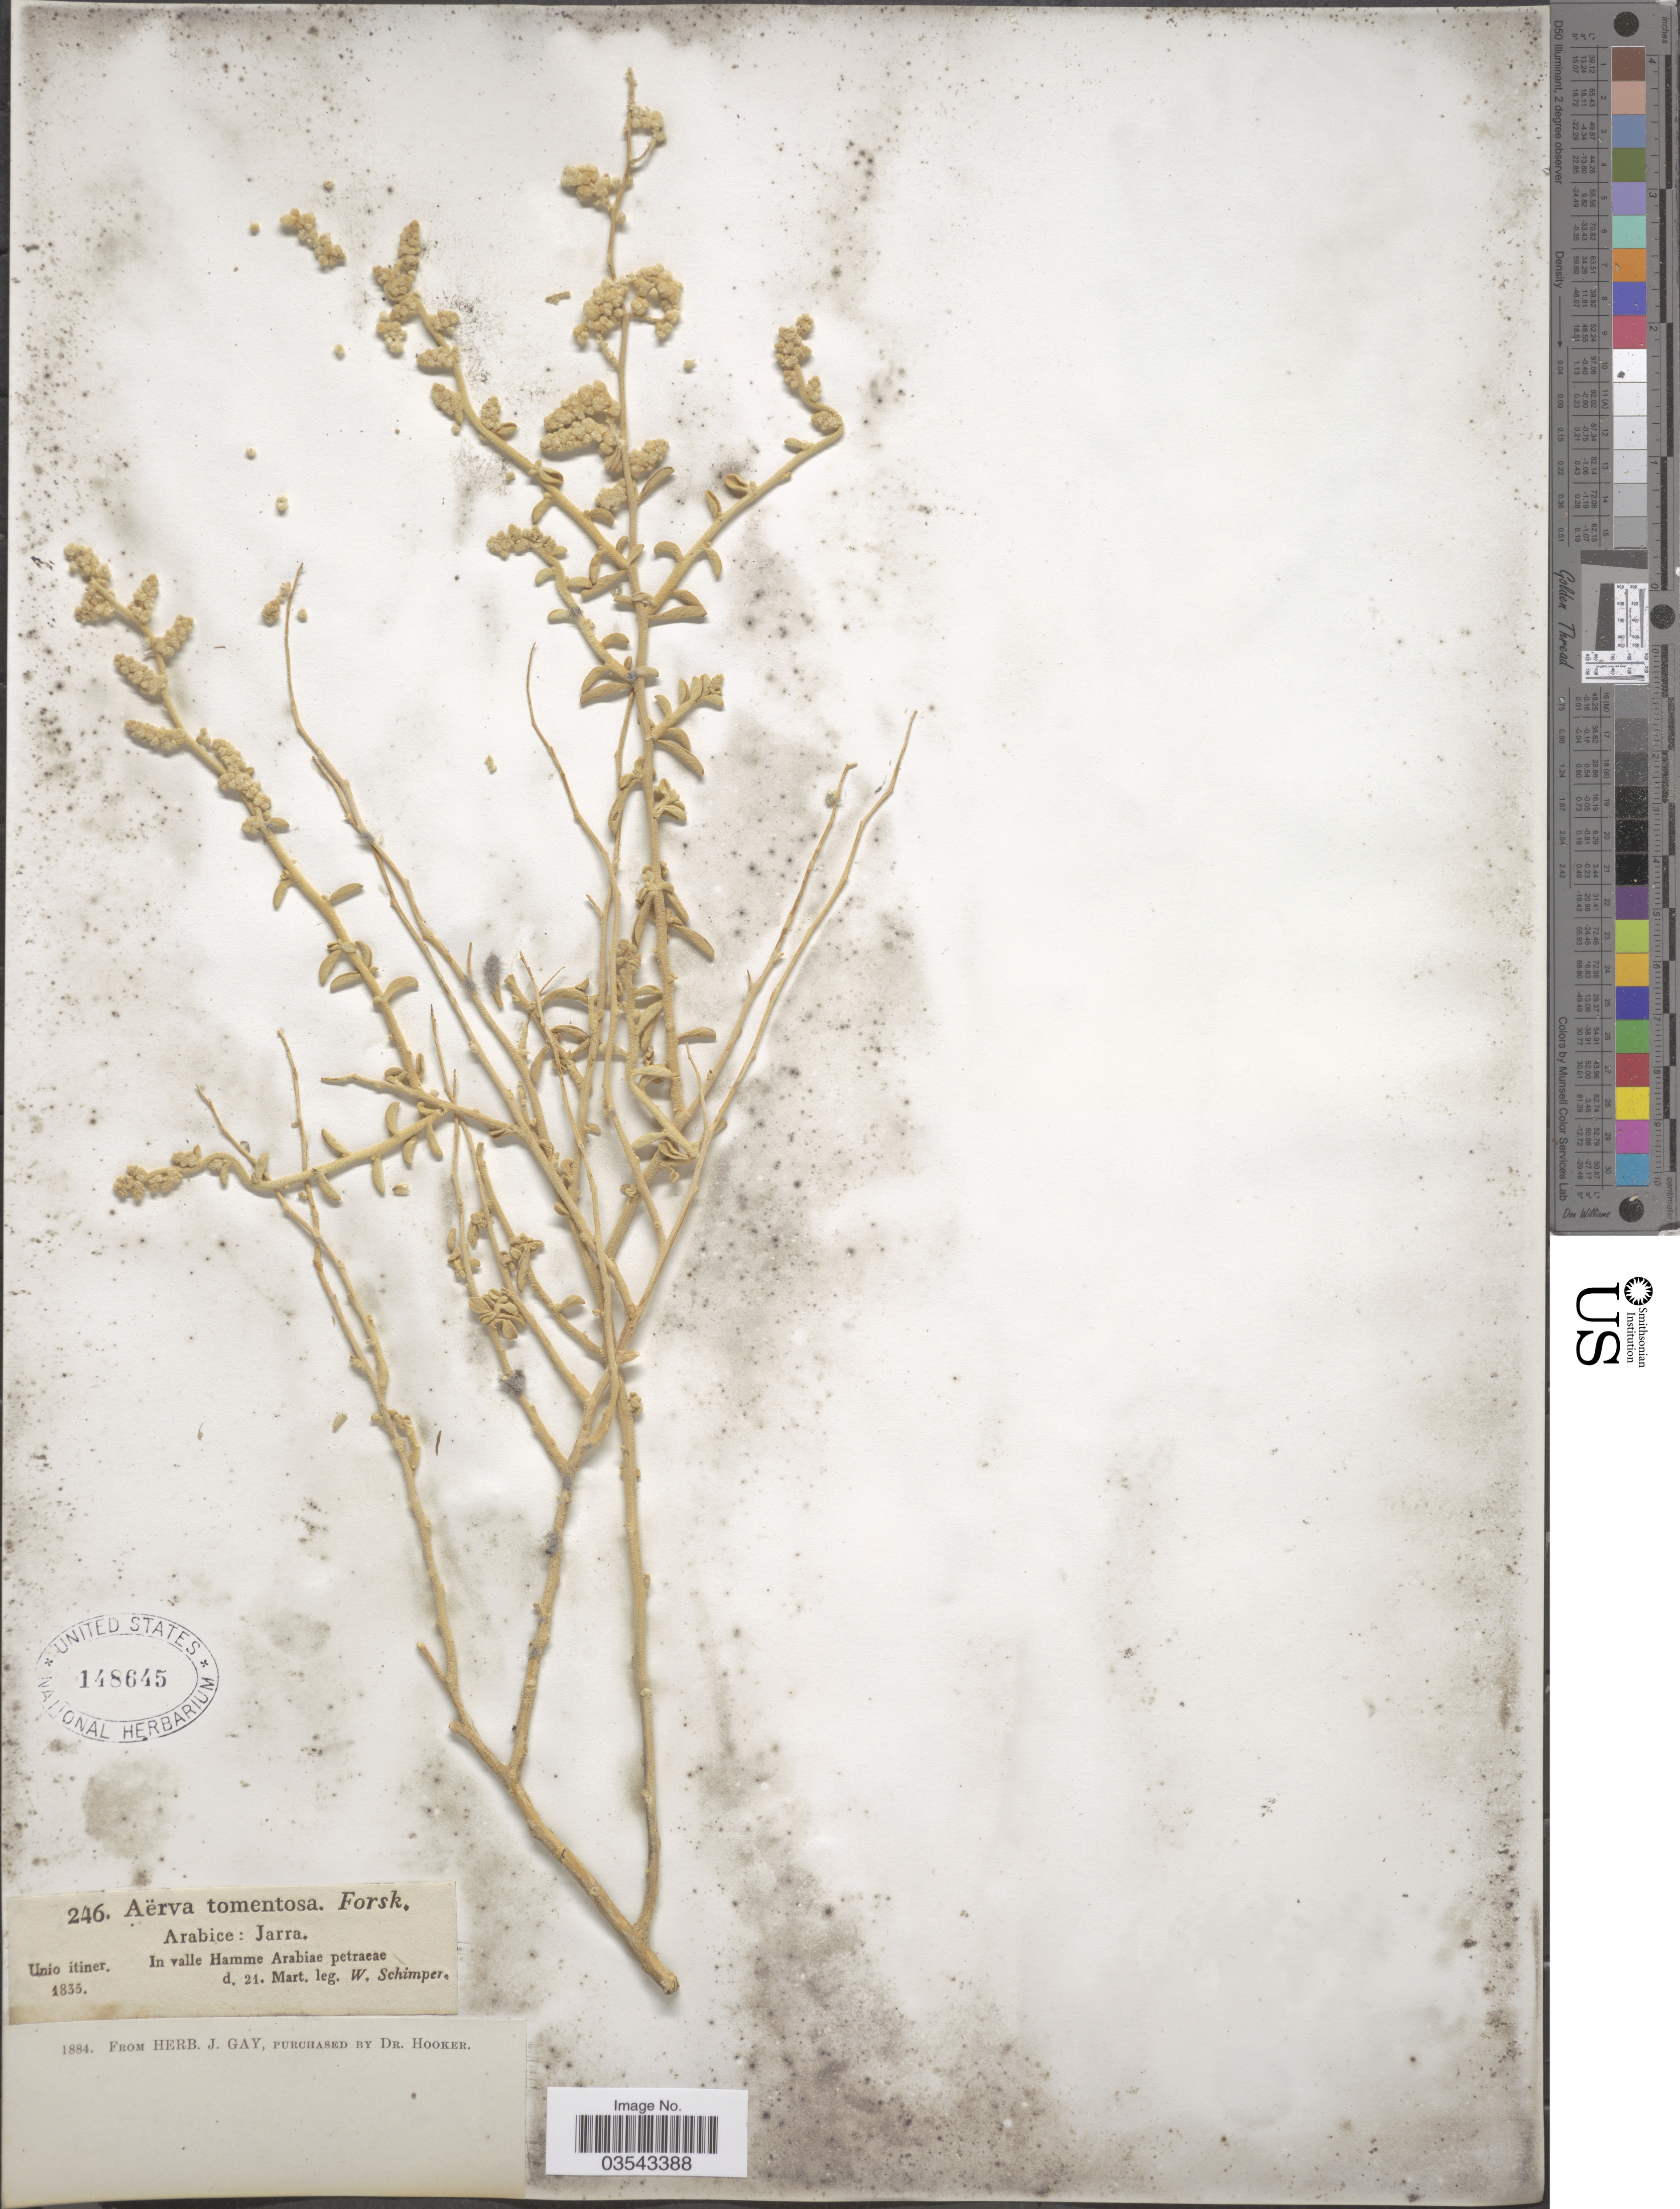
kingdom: Plantae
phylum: Tracheophyta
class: Magnoliopsida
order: Caryophyllales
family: Amaranthaceae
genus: Aerva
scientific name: Aerva javanica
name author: (Burm. f.) Juss. ex Schult.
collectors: W. Schimper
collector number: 246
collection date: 1835-03-21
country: Egypt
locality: Arabice: Jarra. In valle Hamme Arabiae petraeae. [Sinai]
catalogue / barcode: US 148645